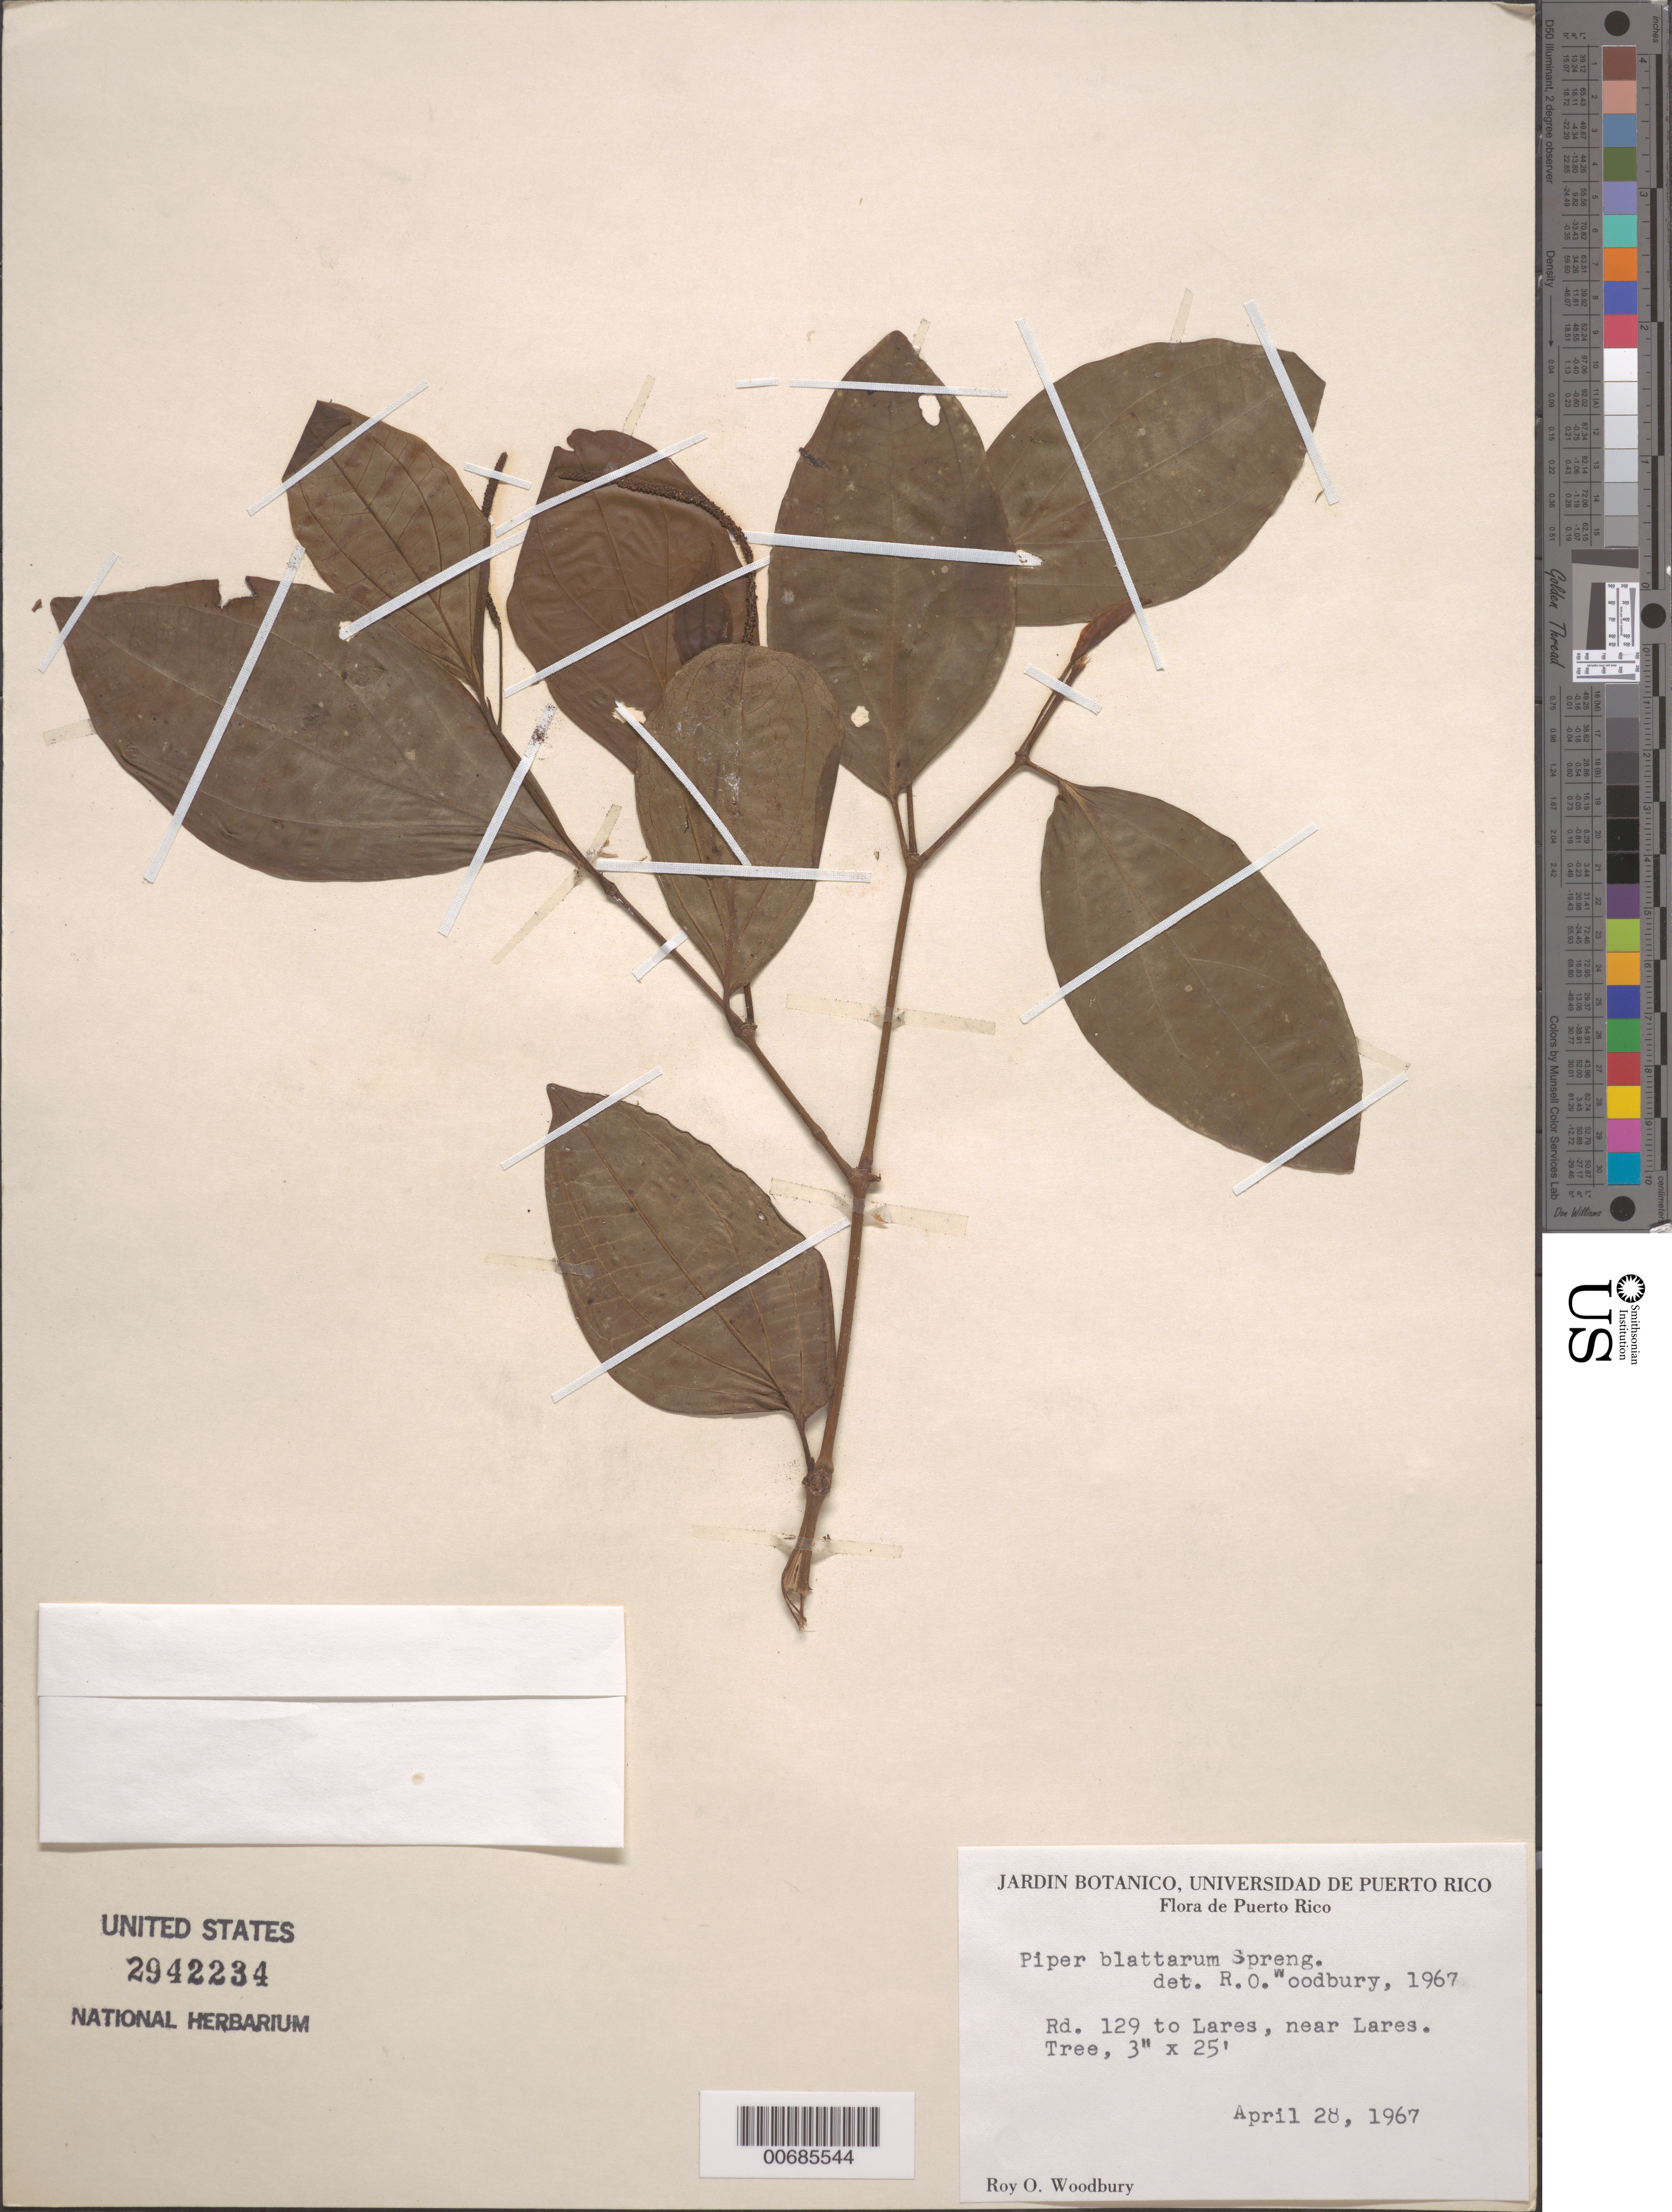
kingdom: Plantae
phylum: Tracheophyta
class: Magnoliopsida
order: Piperales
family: Piperaceae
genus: Piper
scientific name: Piper blattarum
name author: Spreng.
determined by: Woodbury, R. O.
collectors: R. O. Woodbury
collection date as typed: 28 Apr 1967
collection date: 1967-04-28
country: Puerto Rico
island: Greater Antilles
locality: Rd. 129 to Lares, near Lares.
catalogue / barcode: US 2942234